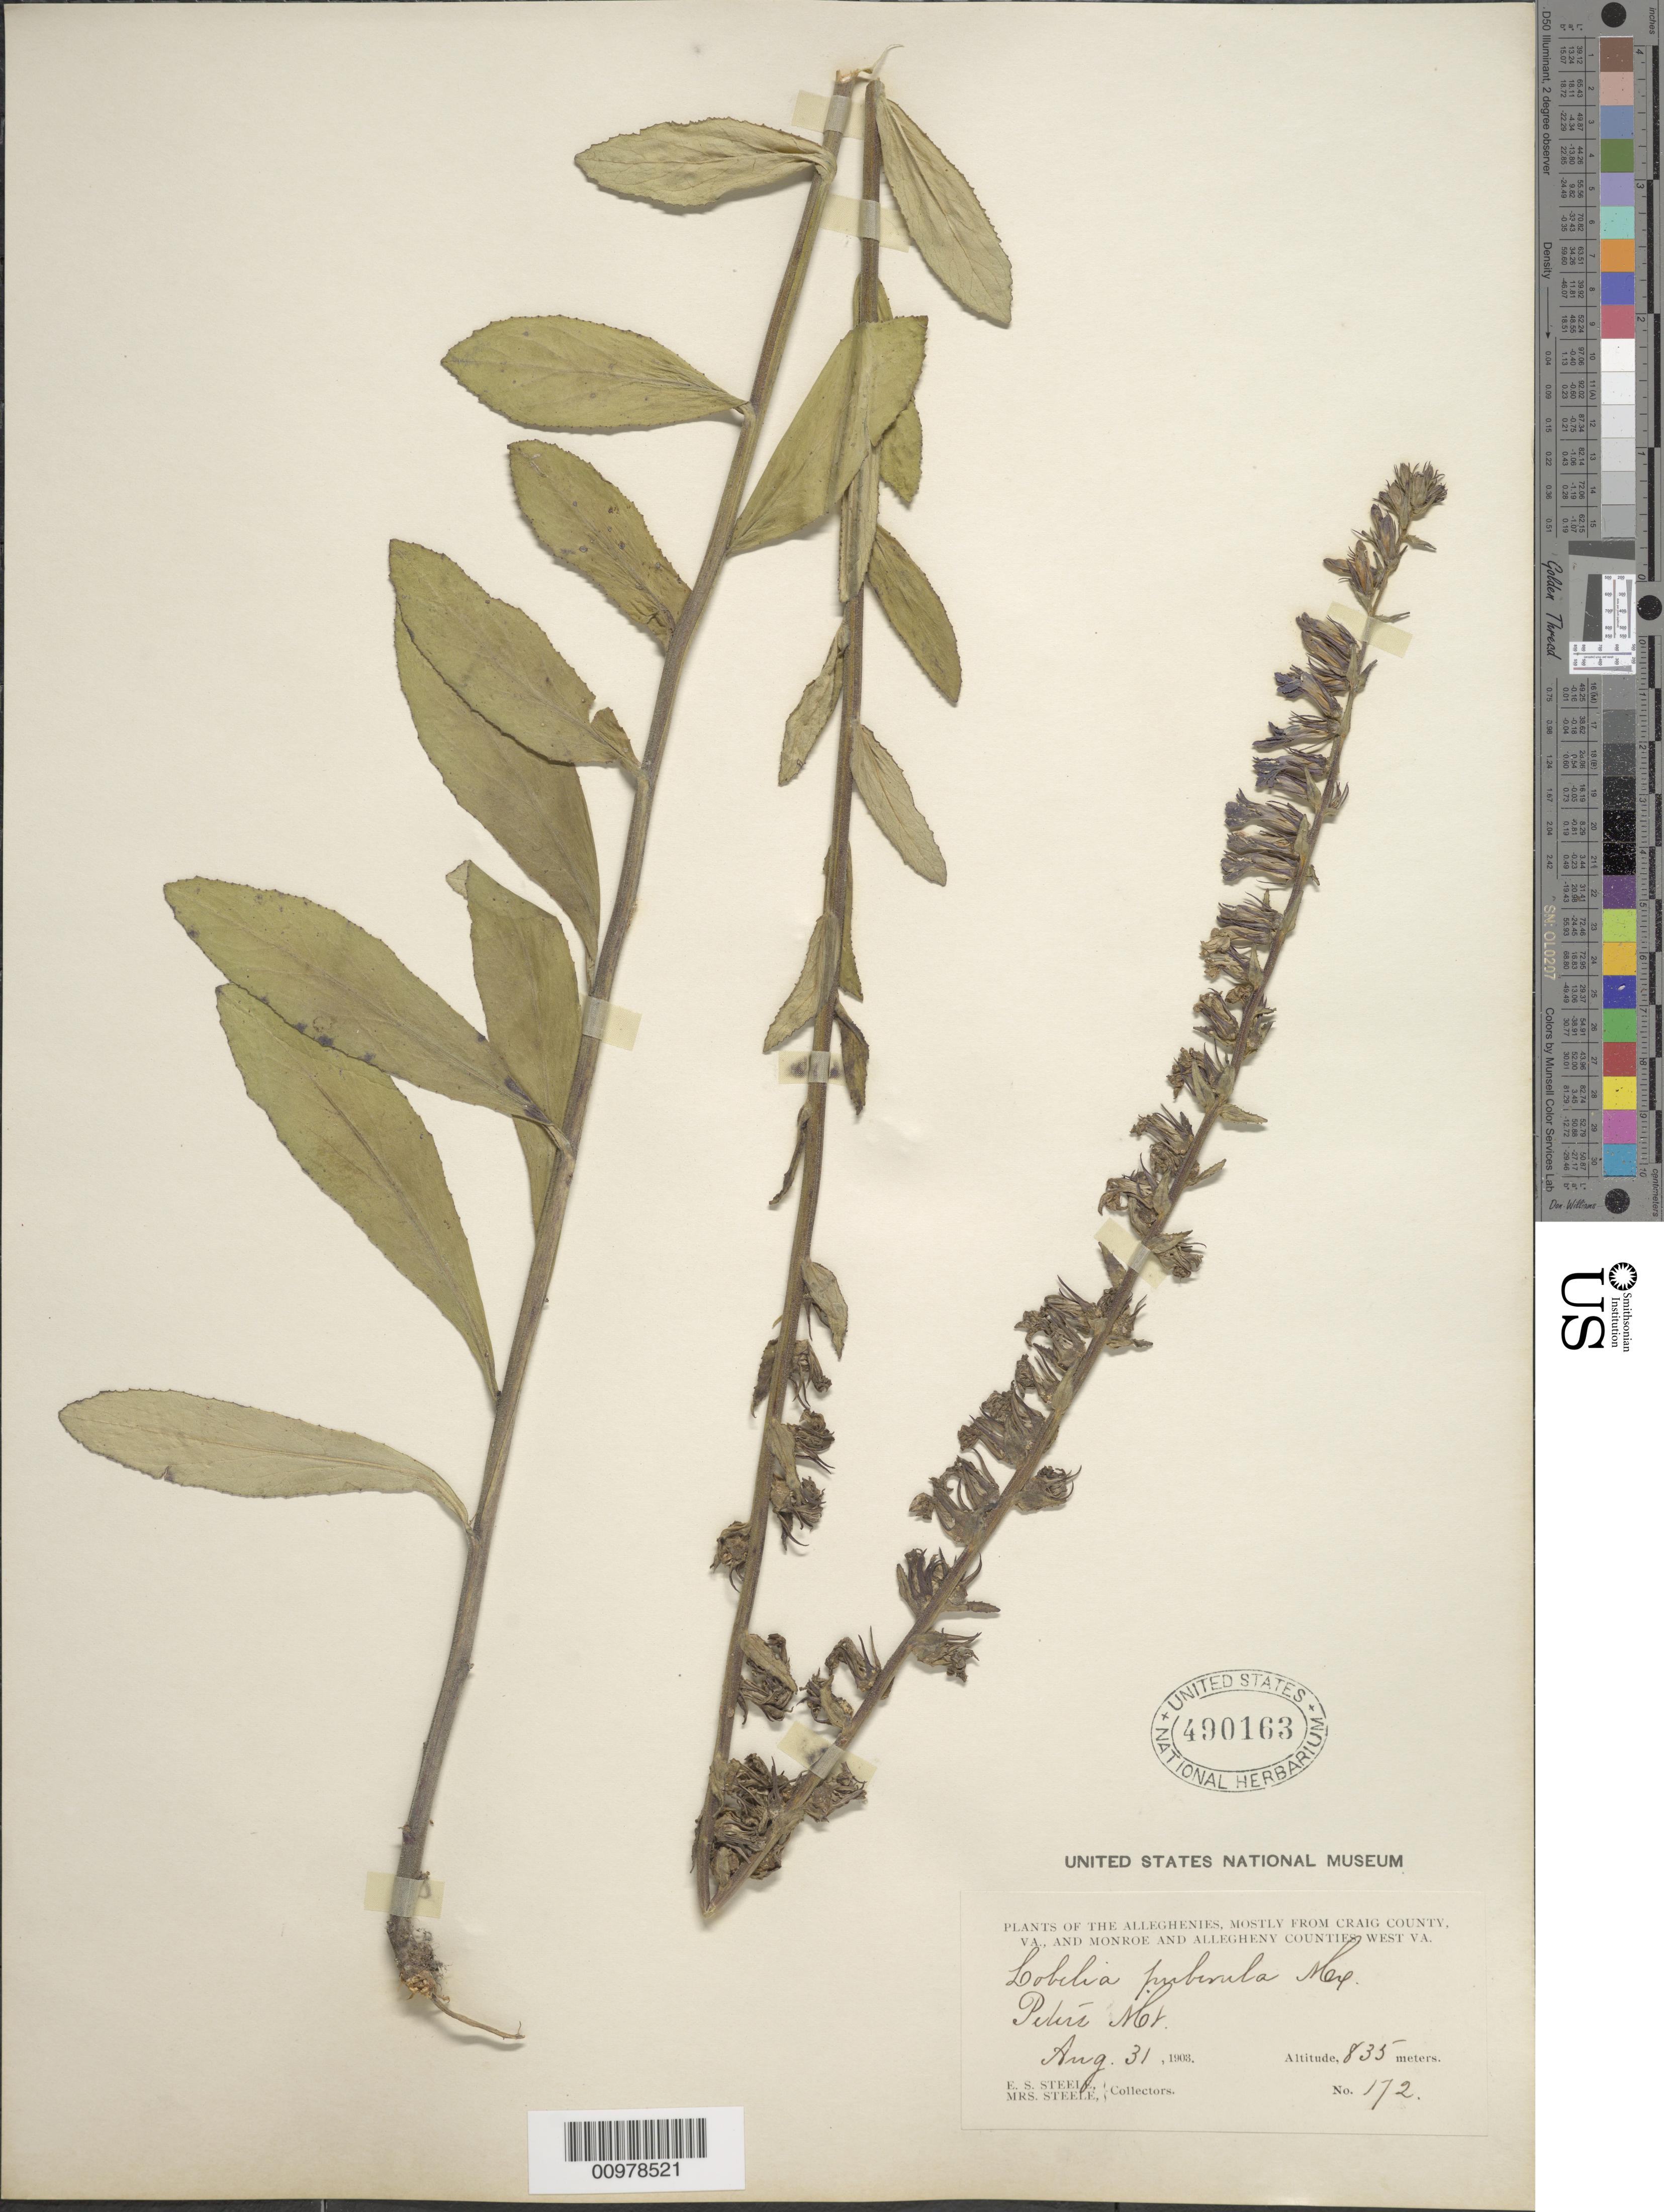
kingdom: Plantae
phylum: Tracheophyta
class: Magnoliopsida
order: Asterales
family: Campanulaceae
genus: Lobelia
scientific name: Lobelia puberula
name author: Michx.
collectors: E. Steele & Mrs. E. S. Steele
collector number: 172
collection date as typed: Aug. 31, 1903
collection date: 1903-08-31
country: United States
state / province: Virginia / West Virginia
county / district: Craig / Monroe / Allegheny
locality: Peters Mountain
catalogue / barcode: US 490163